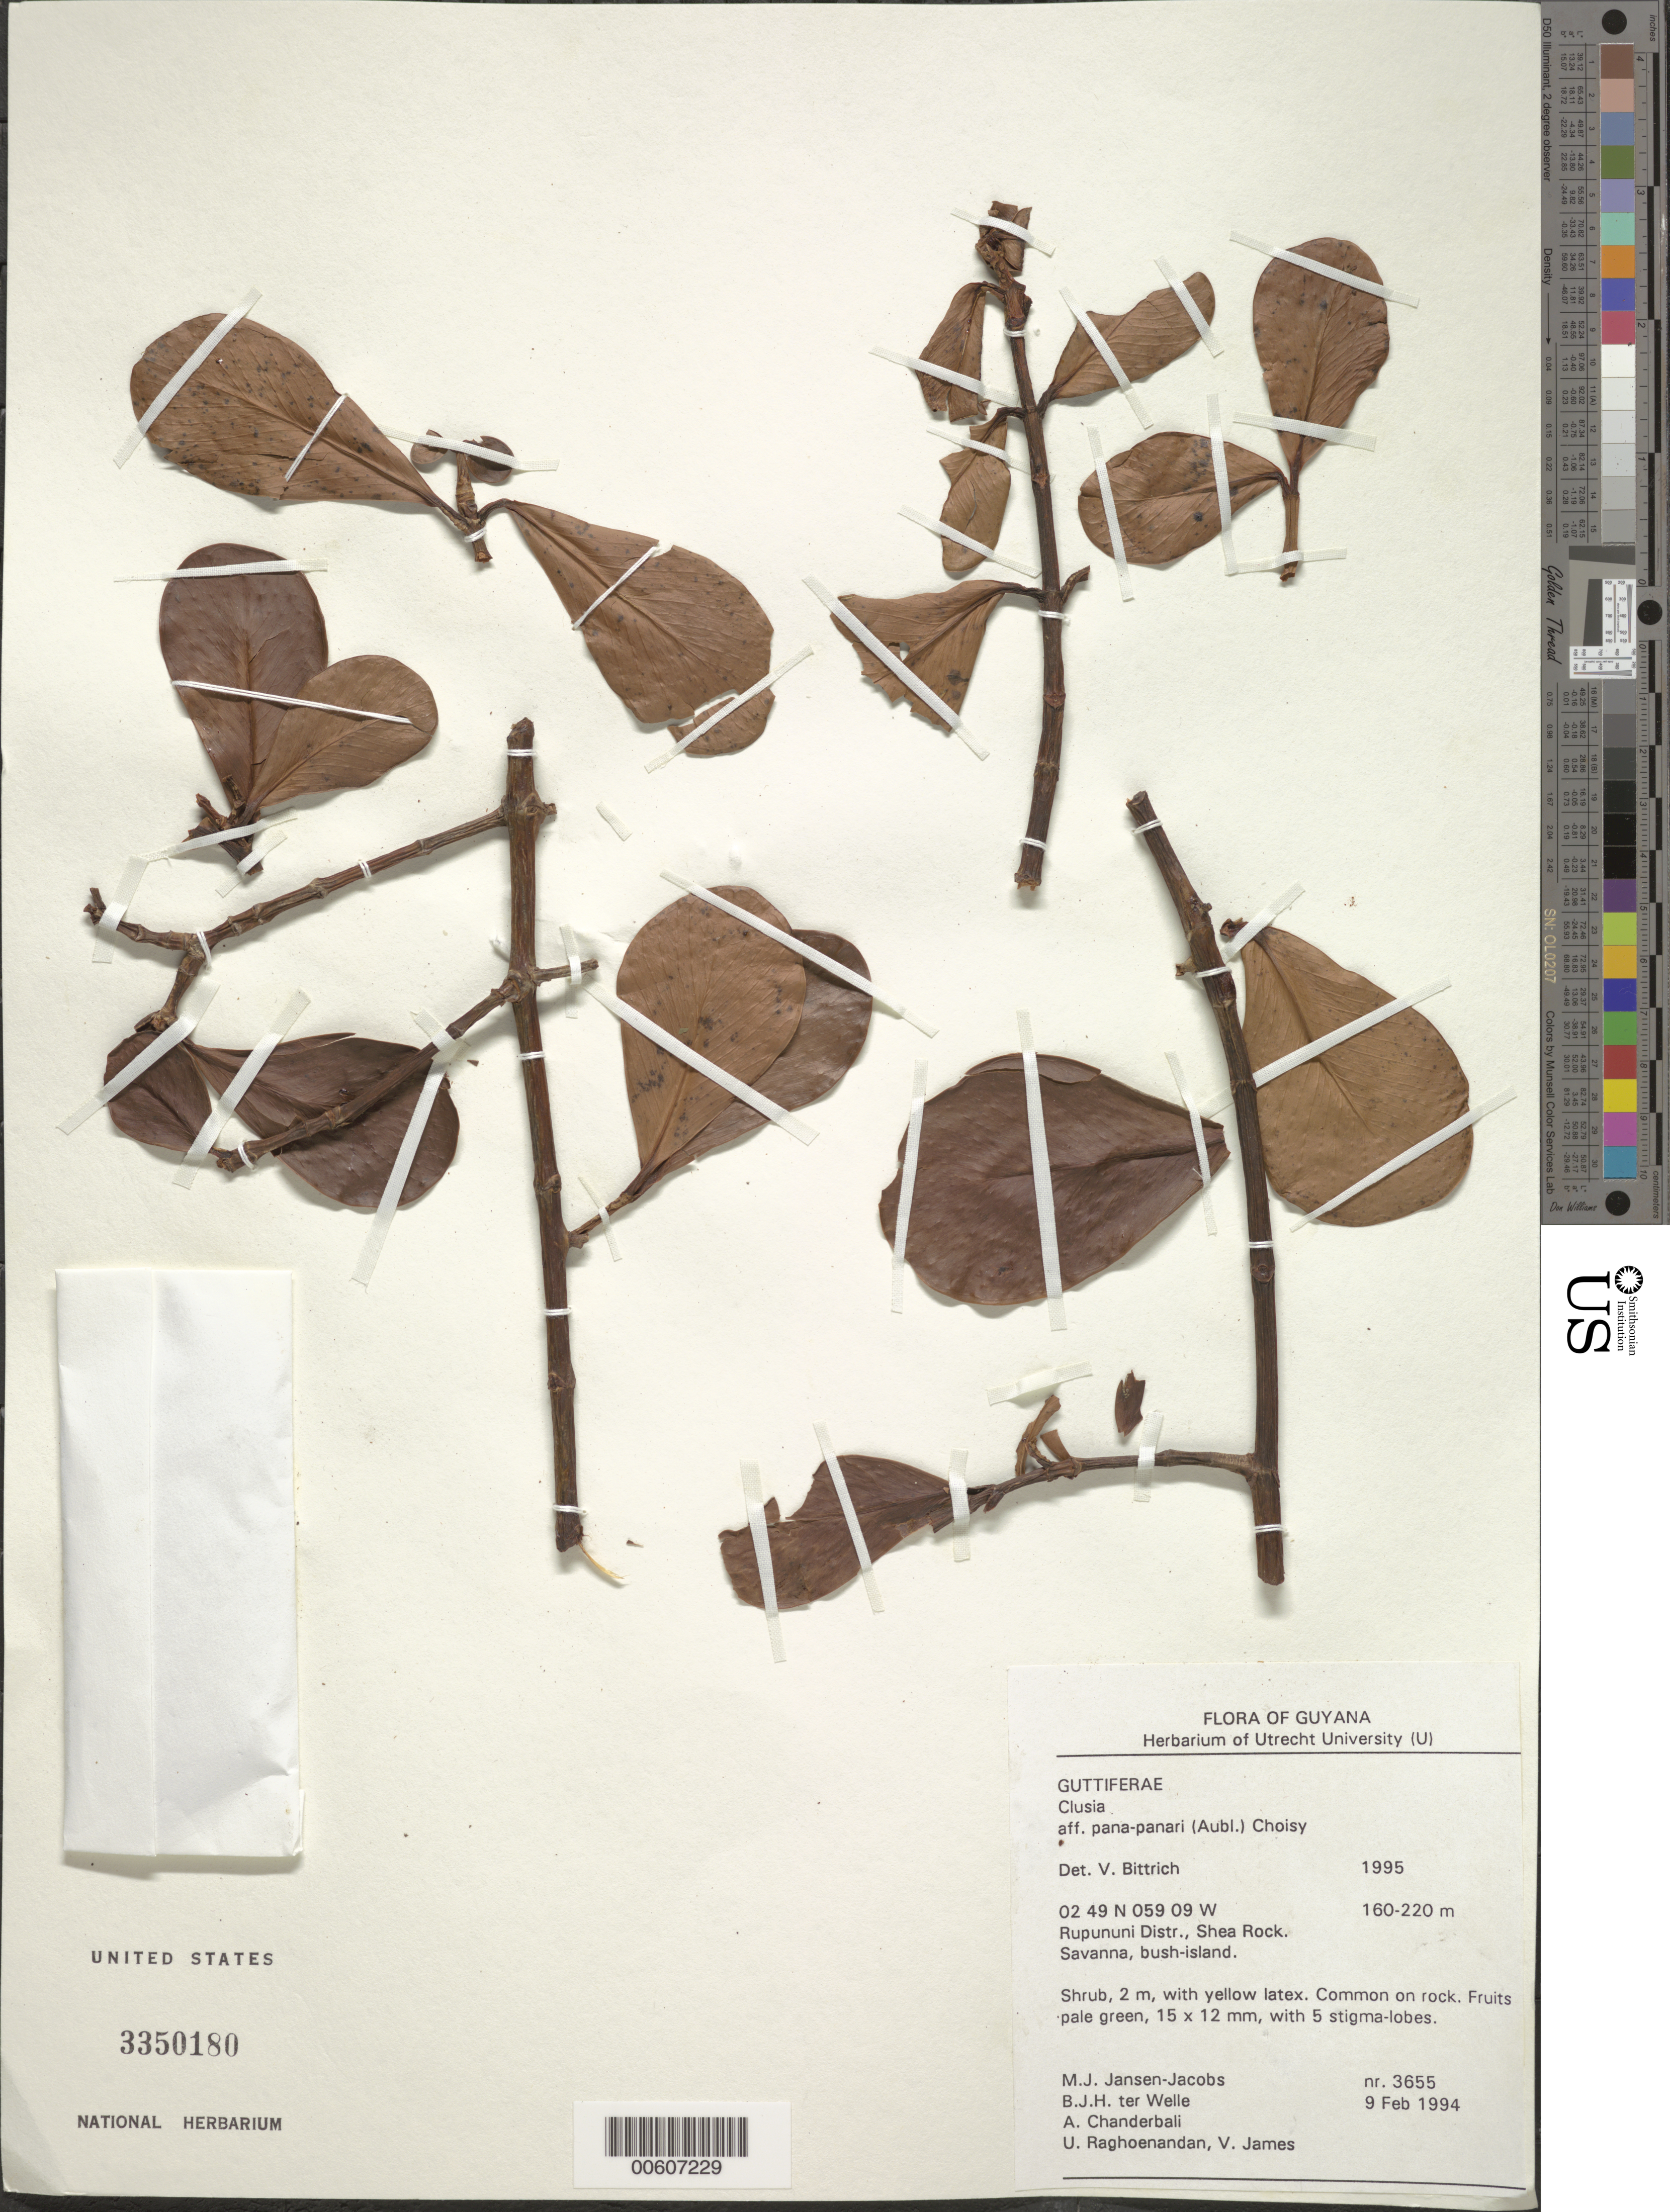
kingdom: Plantae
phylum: Tracheophyta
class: Magnoliopsida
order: Malpighiales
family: Clusiaceae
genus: Clusia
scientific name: Clusia panapanari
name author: (Aubl.) Choisy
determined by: Bittrich, V.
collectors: M. J. Jansen-Jacobs, B. Welle, A. S. Chanderbali, U. Raghoenandan & V. James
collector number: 3655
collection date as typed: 9-Feb-94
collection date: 1994-02-09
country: Guyana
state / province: U. Takutu-U. Essequibo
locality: Shea Rock, Rupununi Dist.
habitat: Savanna, bush-island; on rocks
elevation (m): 160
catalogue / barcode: US 3350180